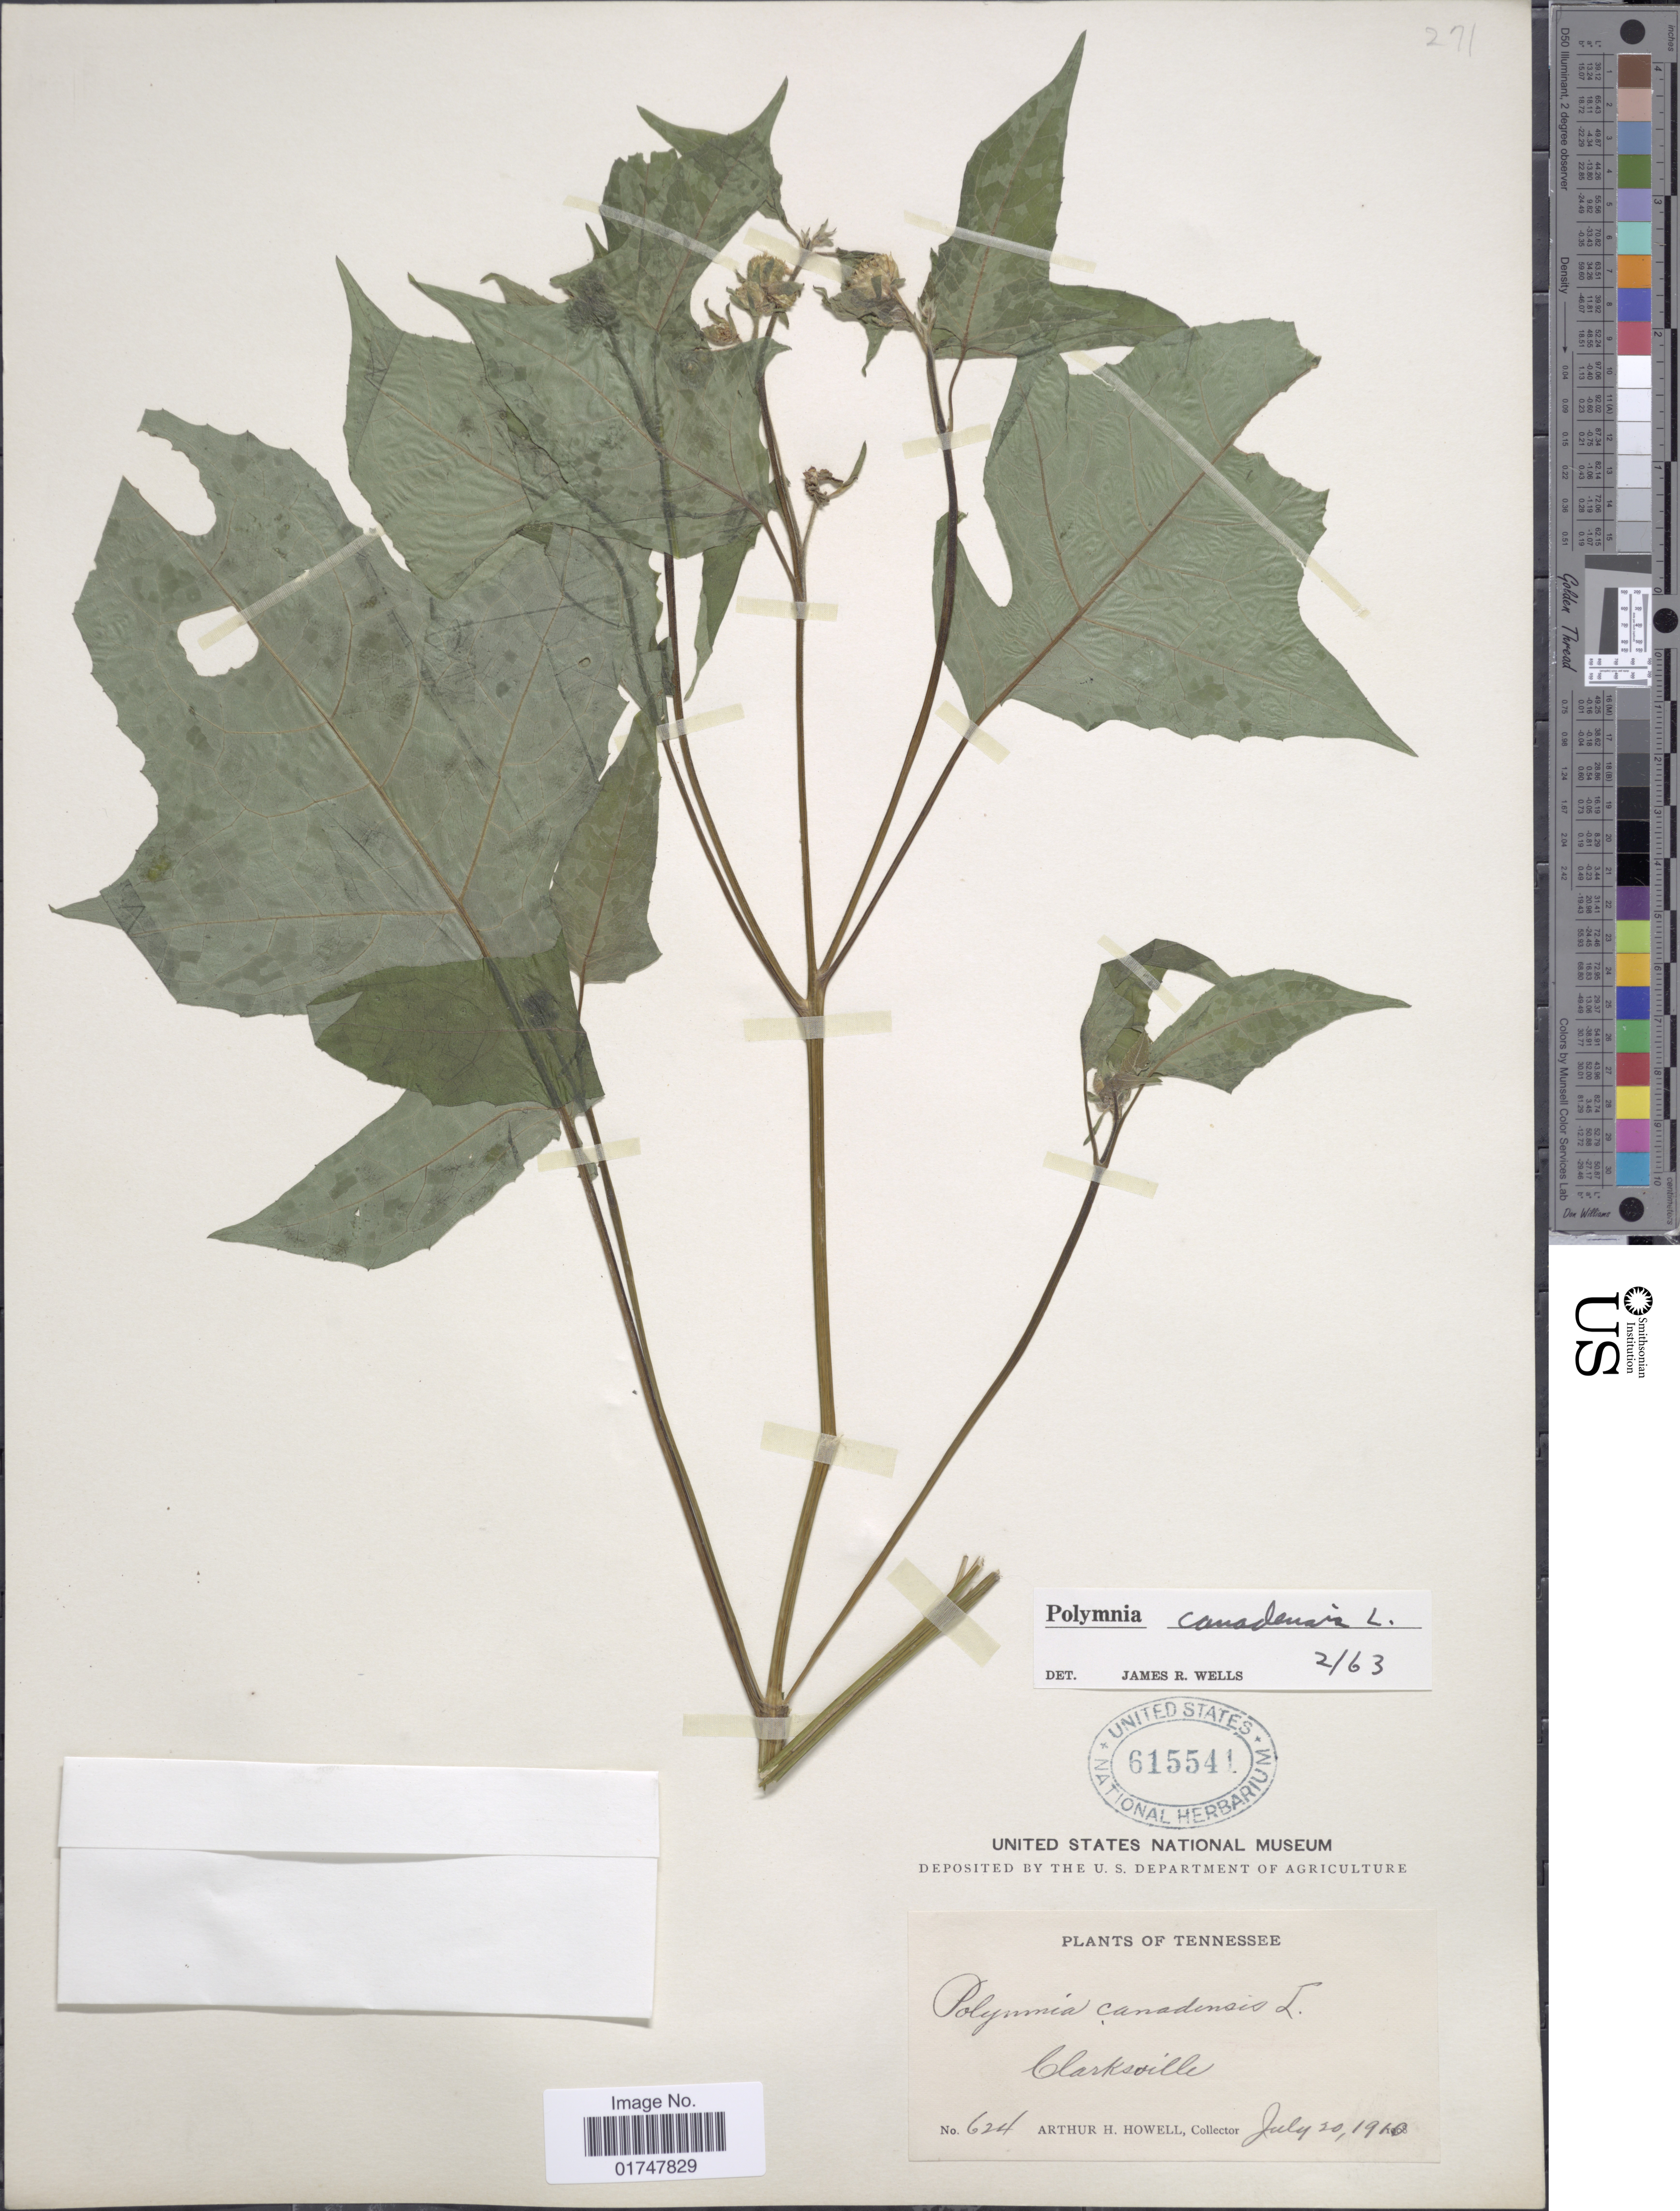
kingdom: Plantae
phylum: Tracheophyta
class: Magnoliopsida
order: Asterales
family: Asteraceae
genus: Polymnia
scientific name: Polymnia canadensis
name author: L.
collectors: A. H. Howell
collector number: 624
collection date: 1910-07-20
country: United States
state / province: Tennessee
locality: Clarksville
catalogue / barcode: US 615541